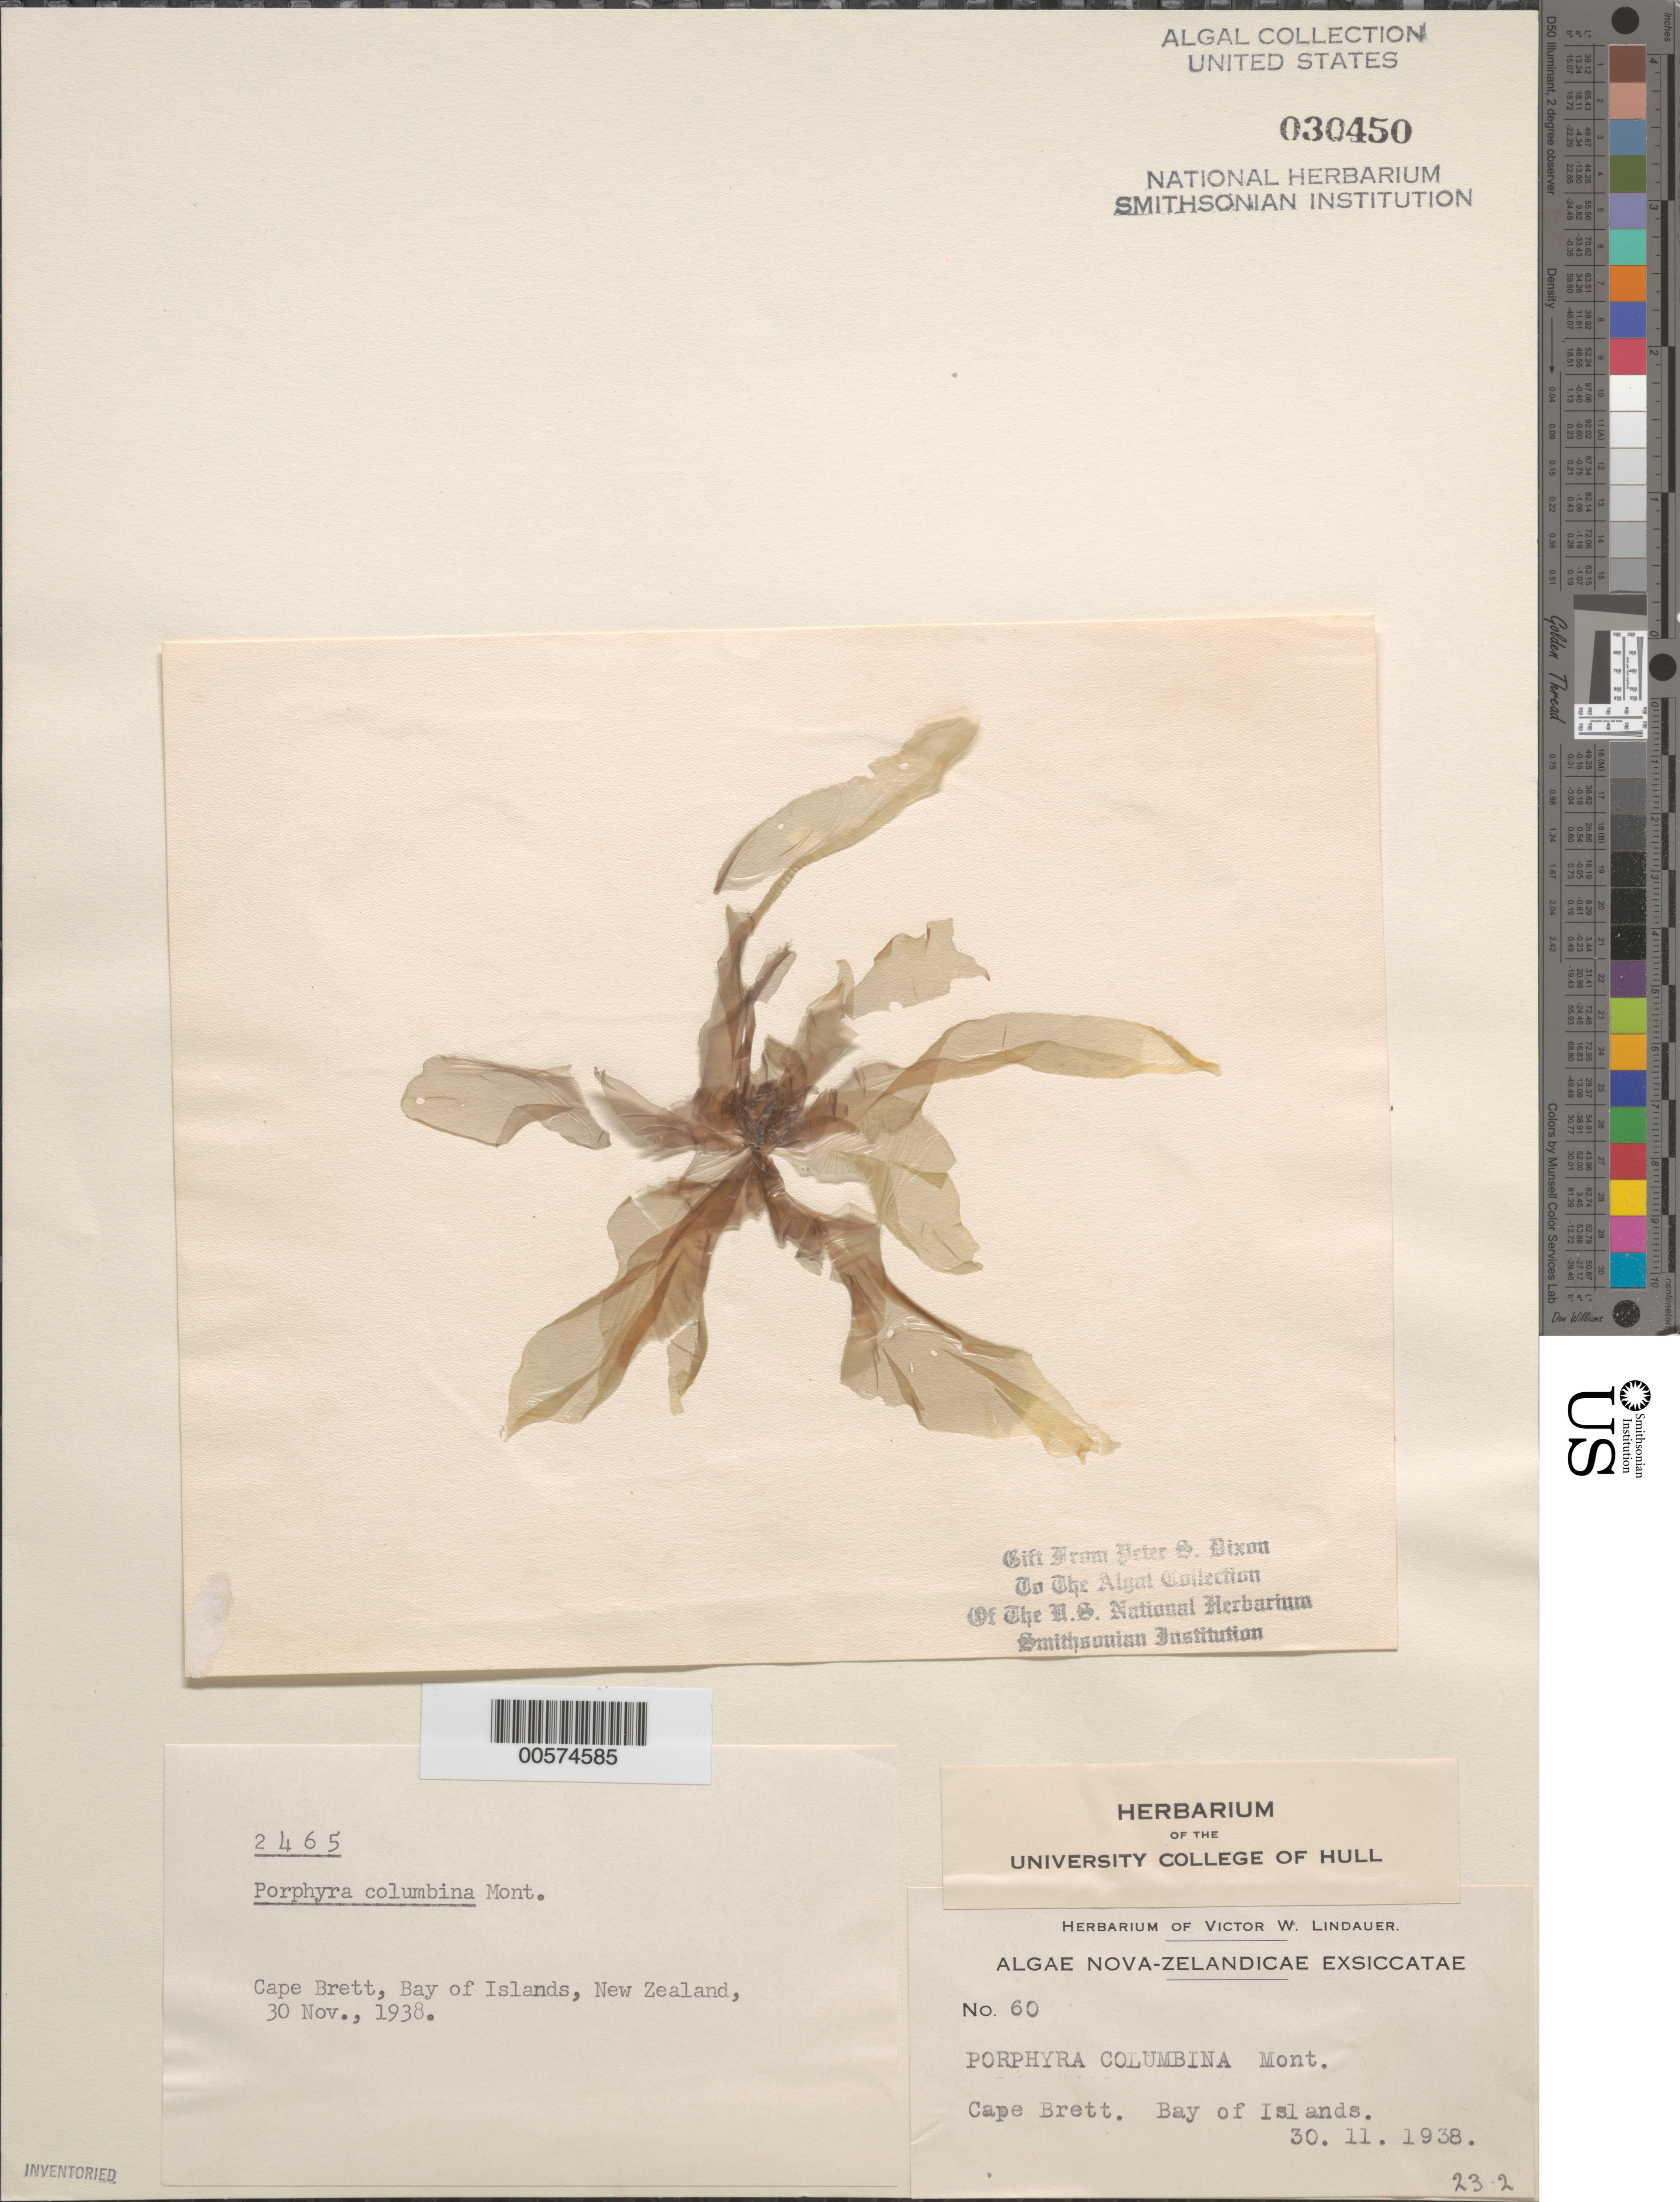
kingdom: Plantae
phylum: Rhodophyta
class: Bangiophyceae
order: Bangiales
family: Bangiaceae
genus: Pyropia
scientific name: Pyropia columbina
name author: (Mont.) W.A. Nelson in J.E. Sutherl. et al.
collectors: V. Lindauer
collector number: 60 & PSD 2465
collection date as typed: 30 Nov 1938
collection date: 1938-11-30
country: New Zealand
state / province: Northland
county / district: Far North District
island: North Island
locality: Cape Brett, Bay of Islands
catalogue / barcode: US 30450